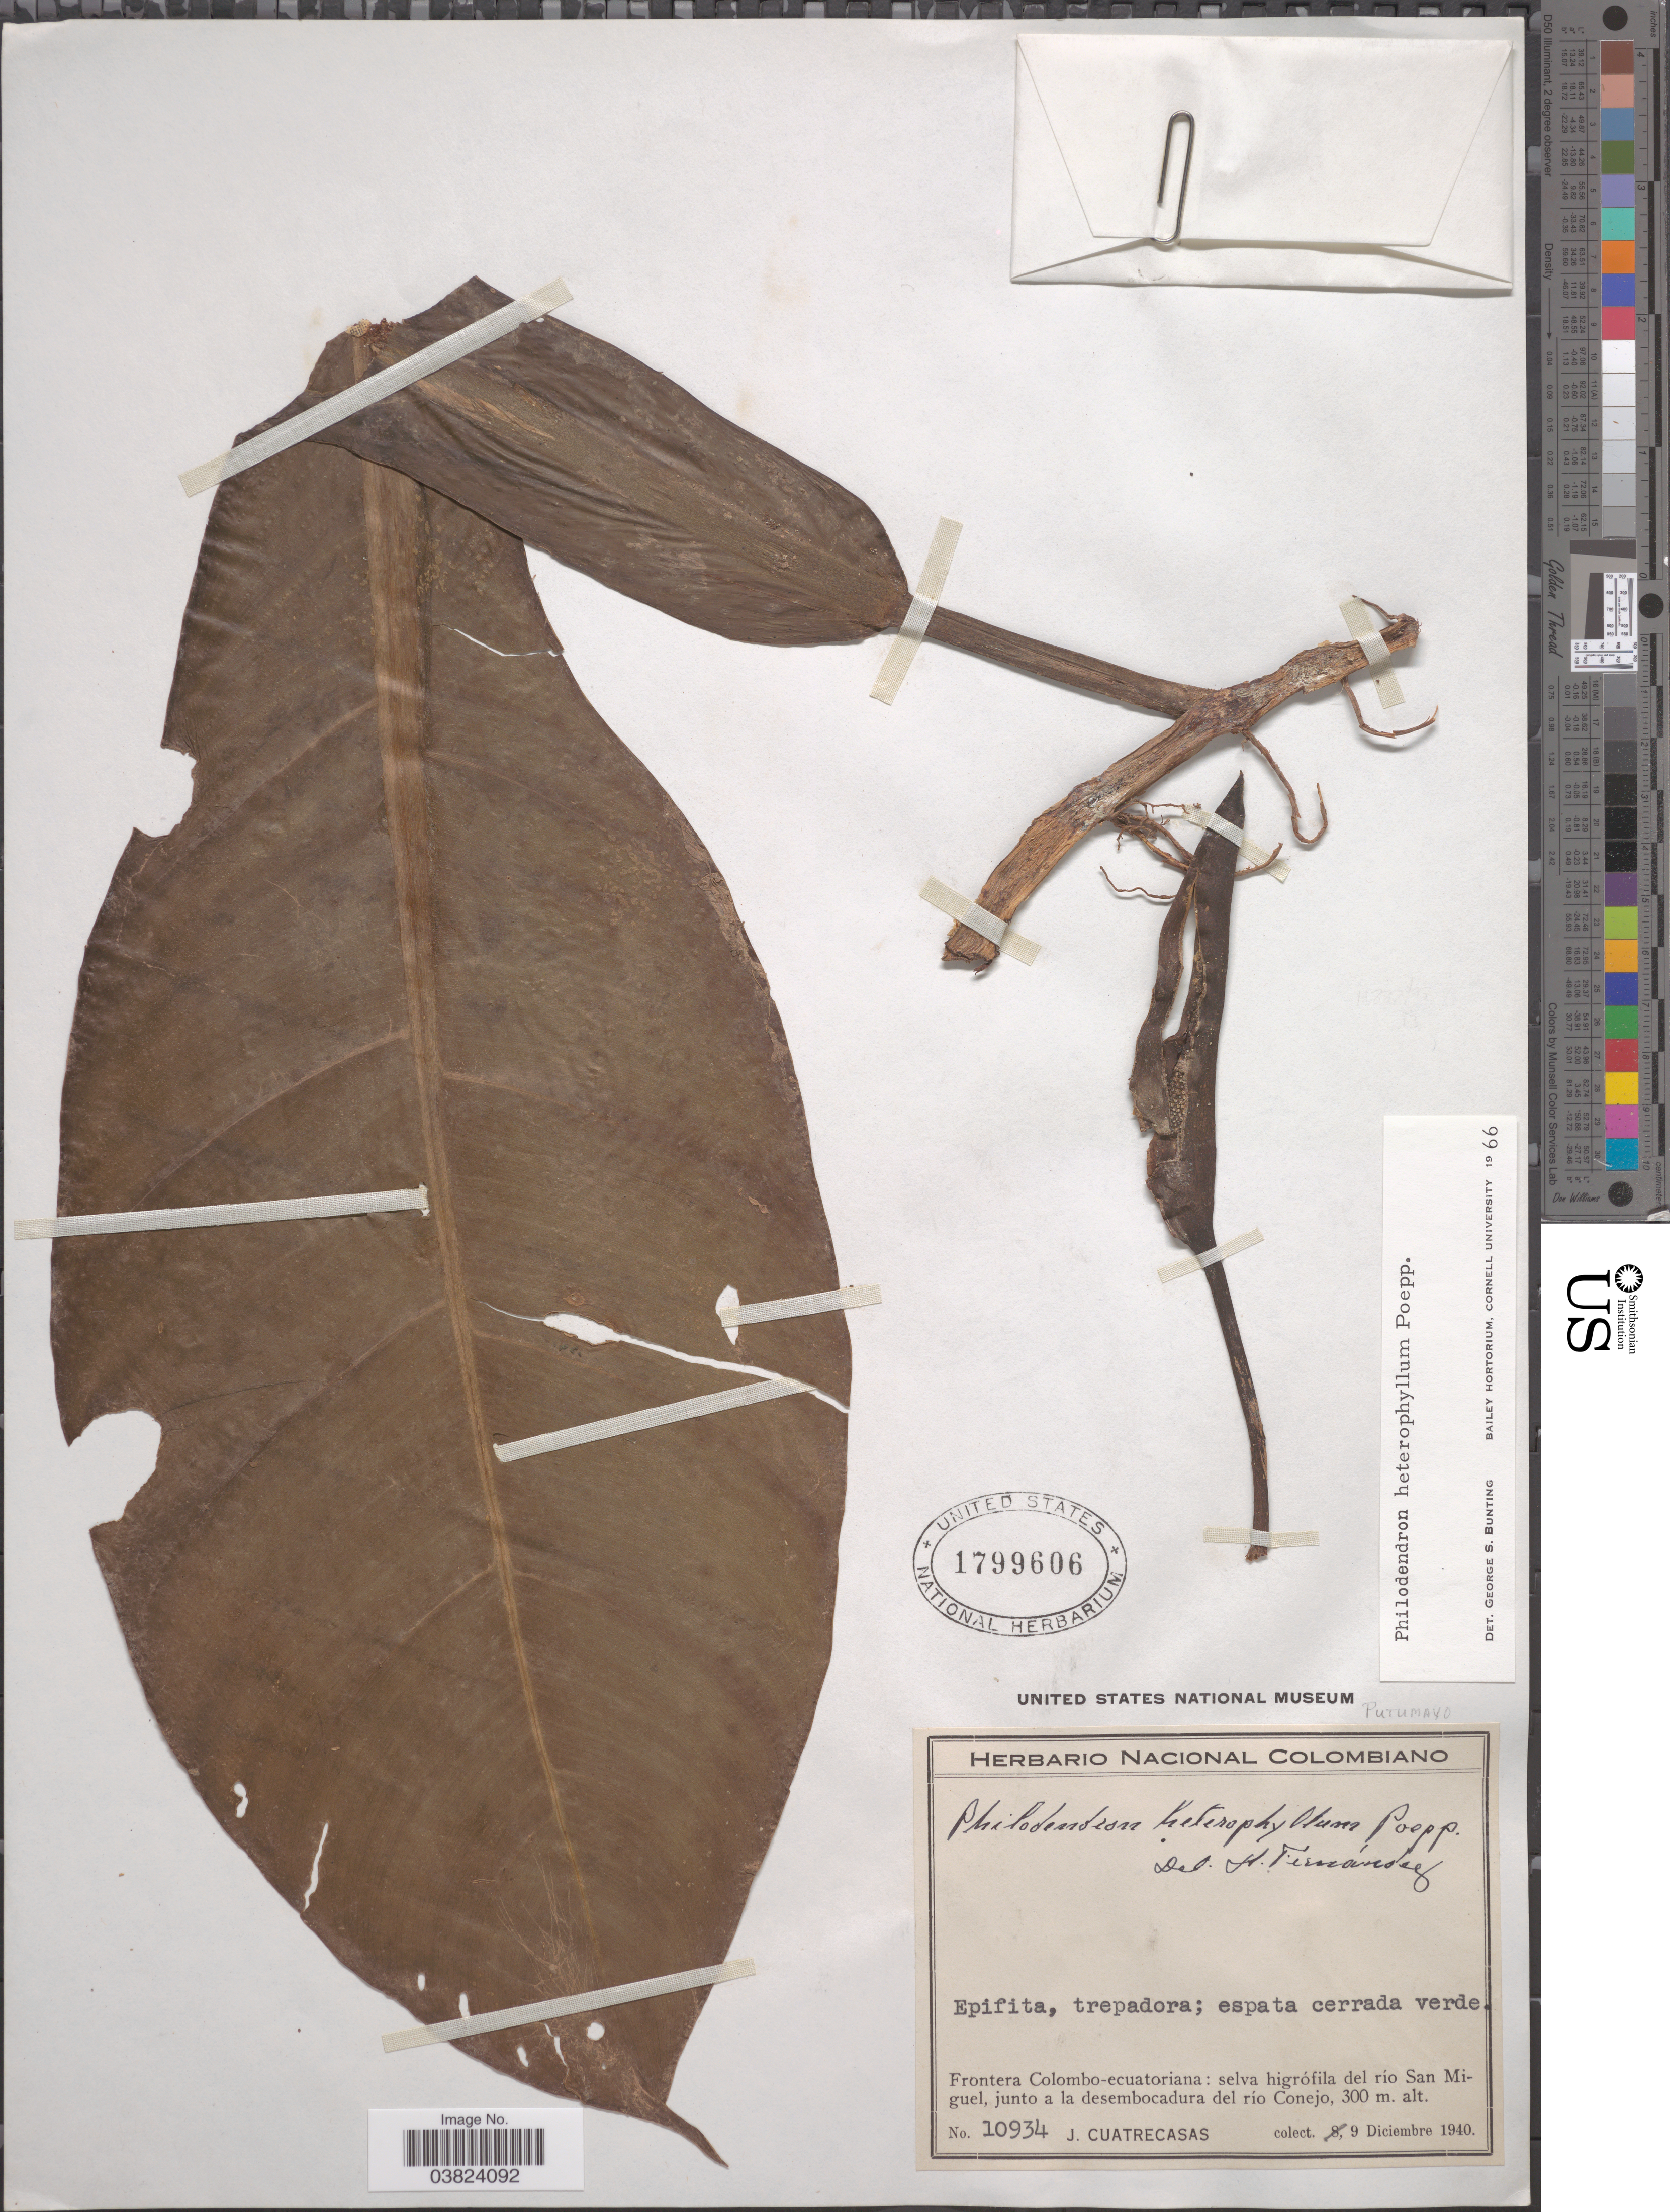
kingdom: Plantae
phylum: Tracheophyta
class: Liliopsida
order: Alismatales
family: Araceae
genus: Philodendron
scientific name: Philodendron heterophyllum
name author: Poepp.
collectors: J. Cuatrecasas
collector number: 10934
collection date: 1940-12-09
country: Colombia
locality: Frontera Colombo-ecuatoriana: selva higrófila del río San Miguel, junto a la desembocadura del río Conejo.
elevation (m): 300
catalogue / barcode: US 1799606